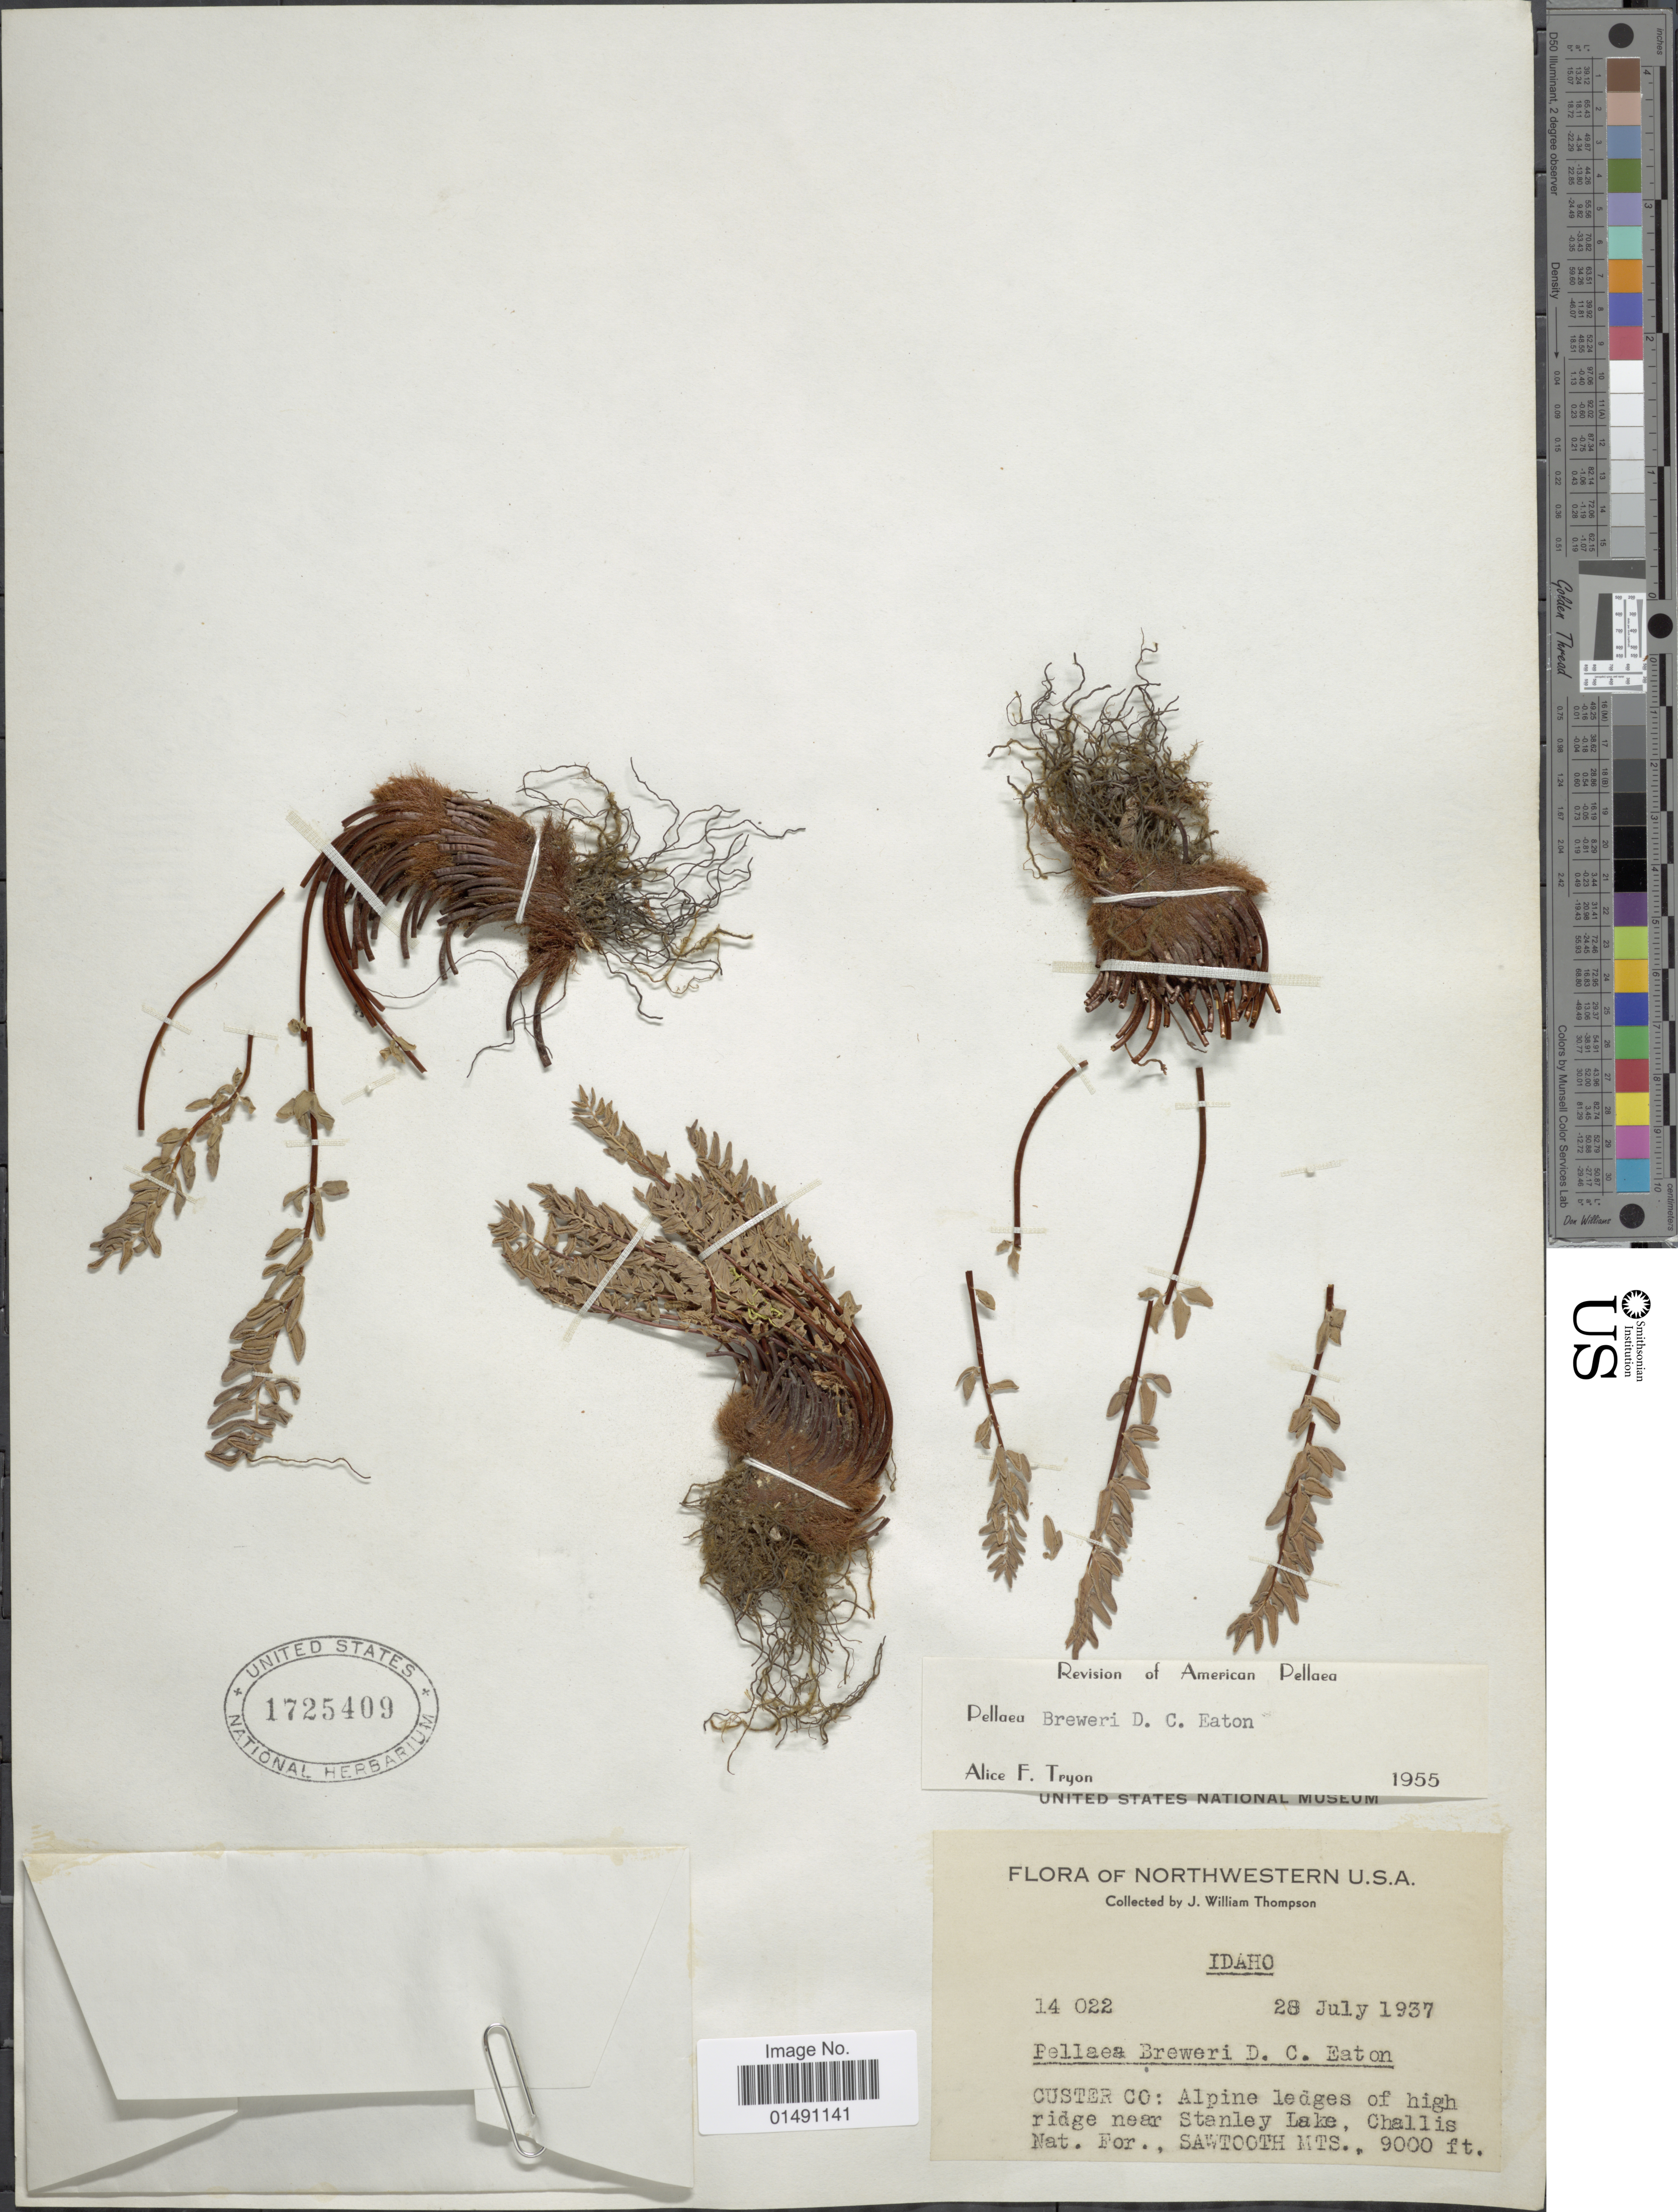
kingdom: Plantae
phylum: Tracheophyta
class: Polypodiopsida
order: Polypodiales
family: Pteridaceae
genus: Pellaea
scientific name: Pellaea breweri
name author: D.C. Eaton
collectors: J. W. Thompson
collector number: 14022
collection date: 1937-07-28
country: United States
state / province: Idaho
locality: Northwerstern U.S.A. Custer Co: Alpine ledges of high ridge near Stanley Lake, Challis Nat For., Sawtooth Mts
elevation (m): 2743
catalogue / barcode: US 1725409